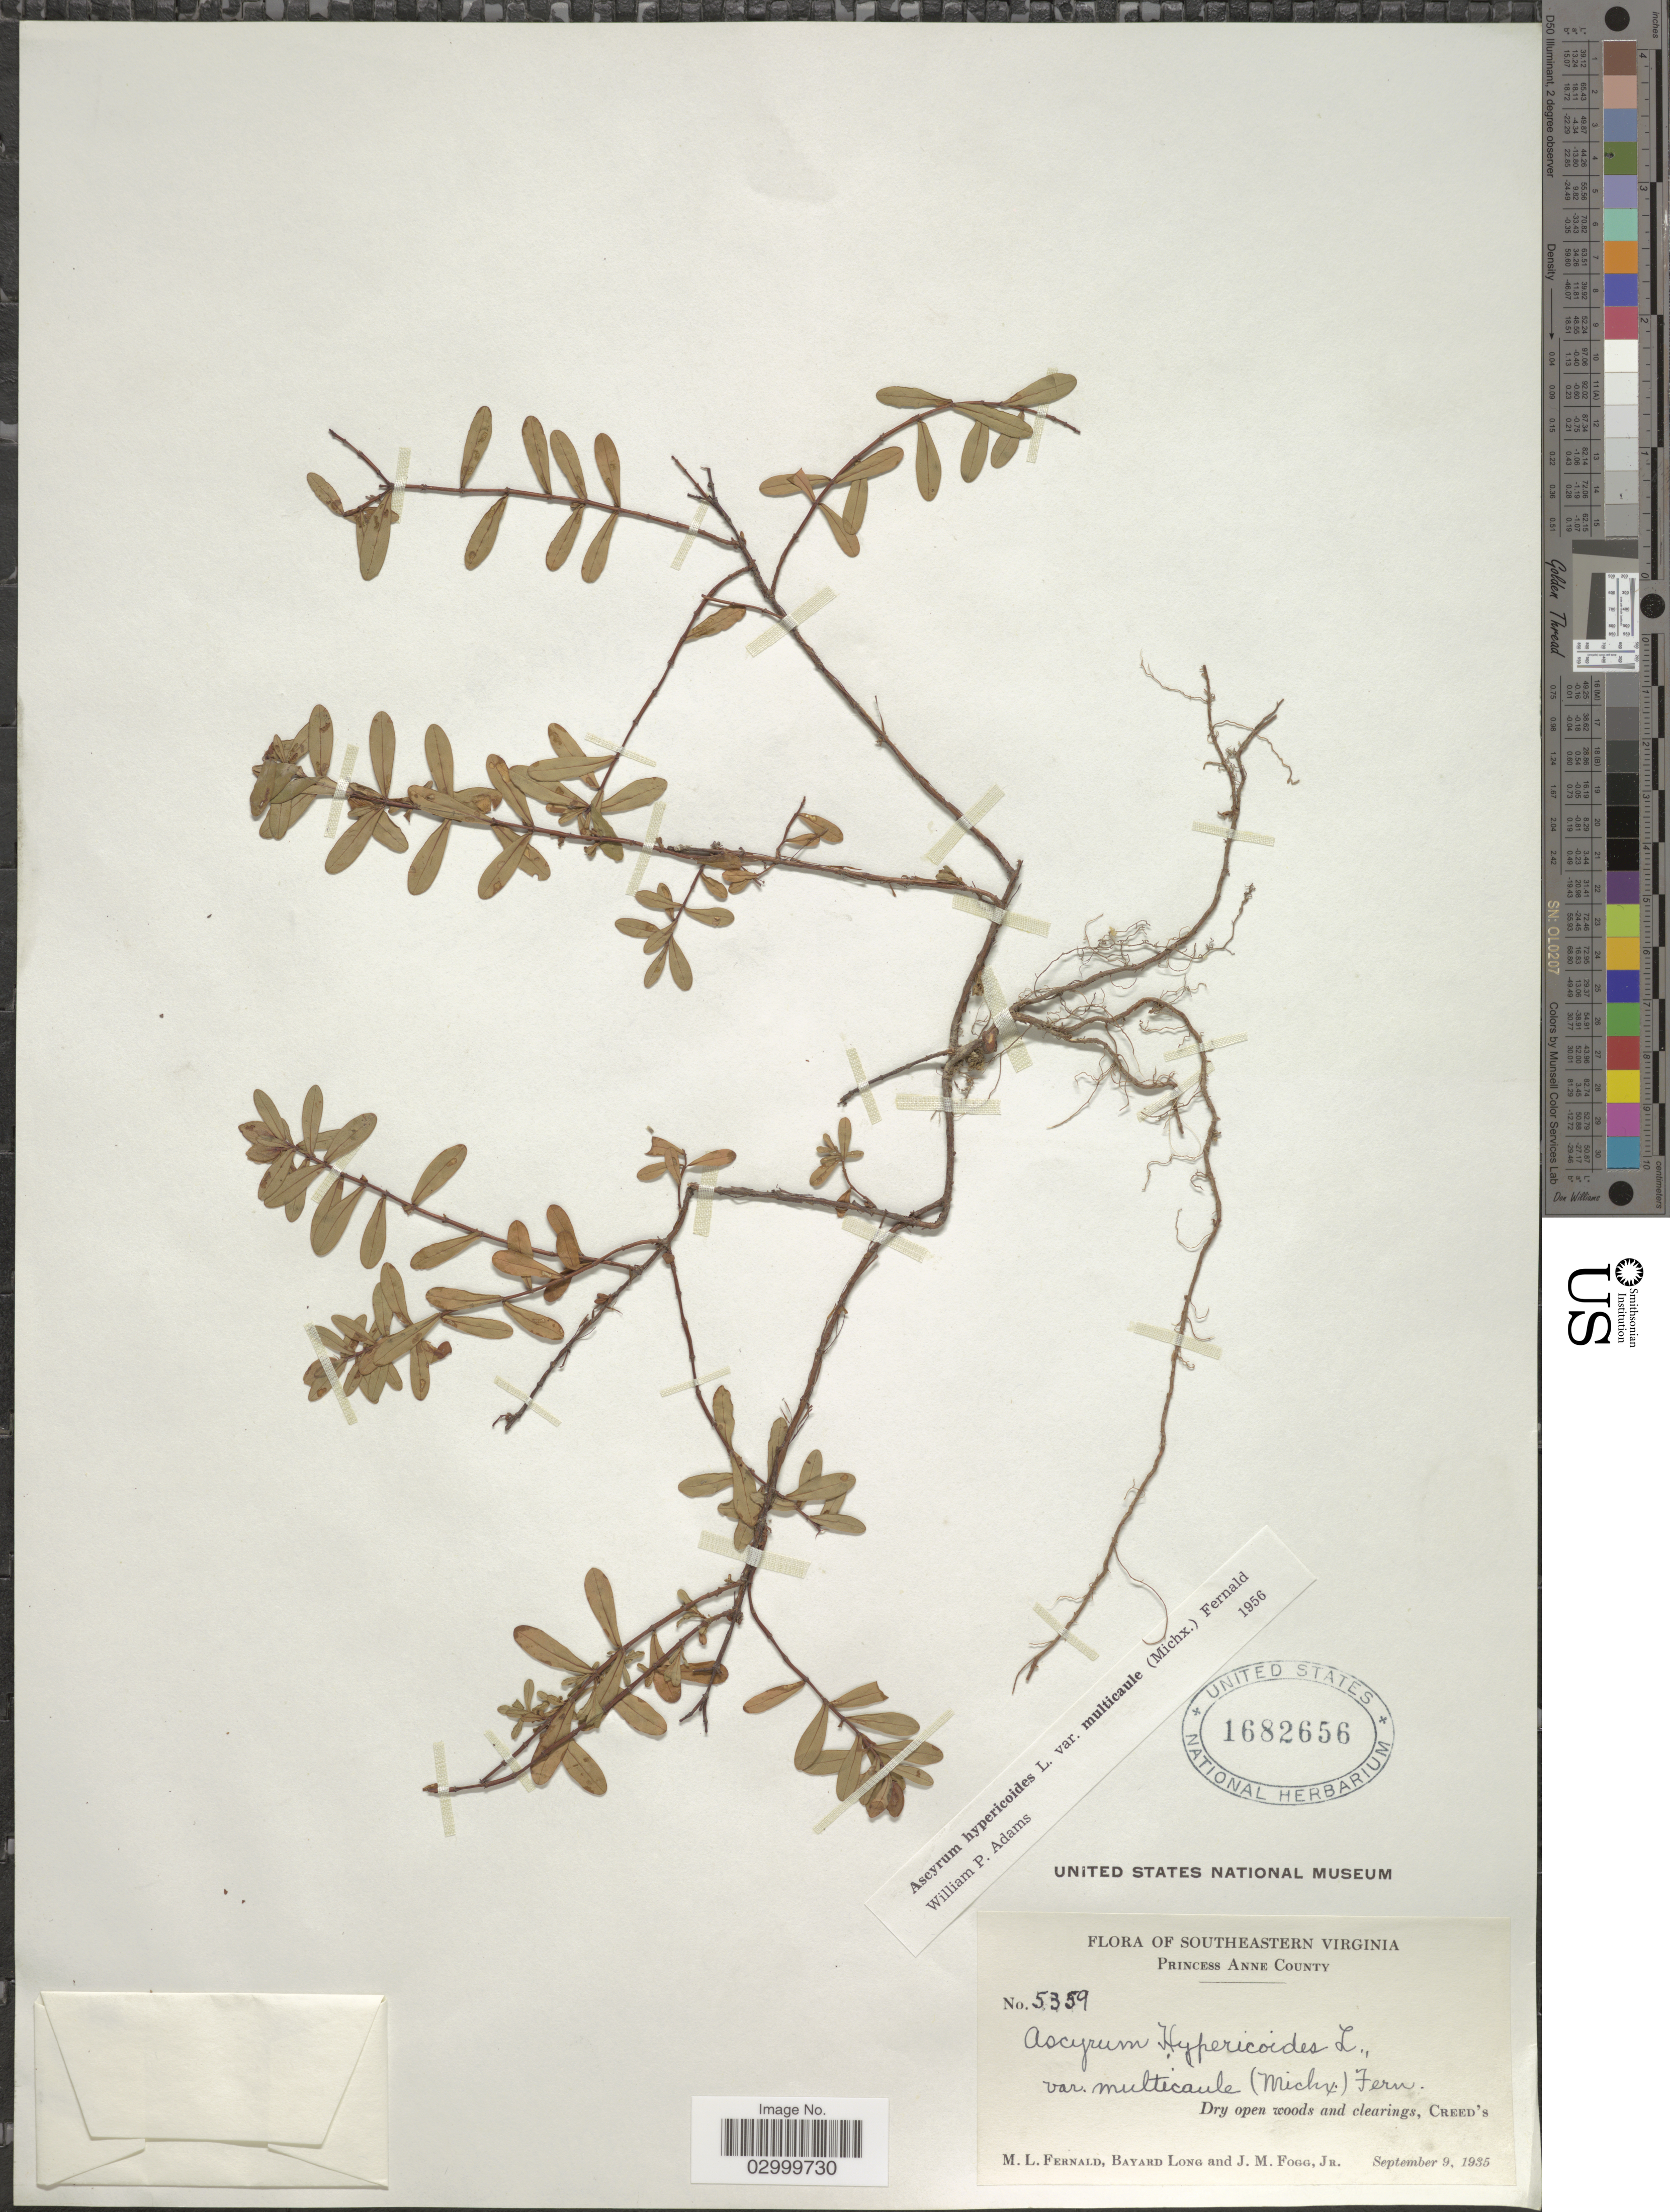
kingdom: Plantae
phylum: Tracheophyta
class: Magnoliopsida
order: Malpighiales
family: Hypericaceae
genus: Hypericum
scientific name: Hypericum stragulum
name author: W.P. Adams & N. Robson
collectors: M. L. Fernald, B. Long & J. Fogg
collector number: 5359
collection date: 1935-09-09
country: United States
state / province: Virginia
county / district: City of Virginia Beach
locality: Southeastern Virginia, Princess Anne (=historic county name) County, Creed's.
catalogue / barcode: US 1682656